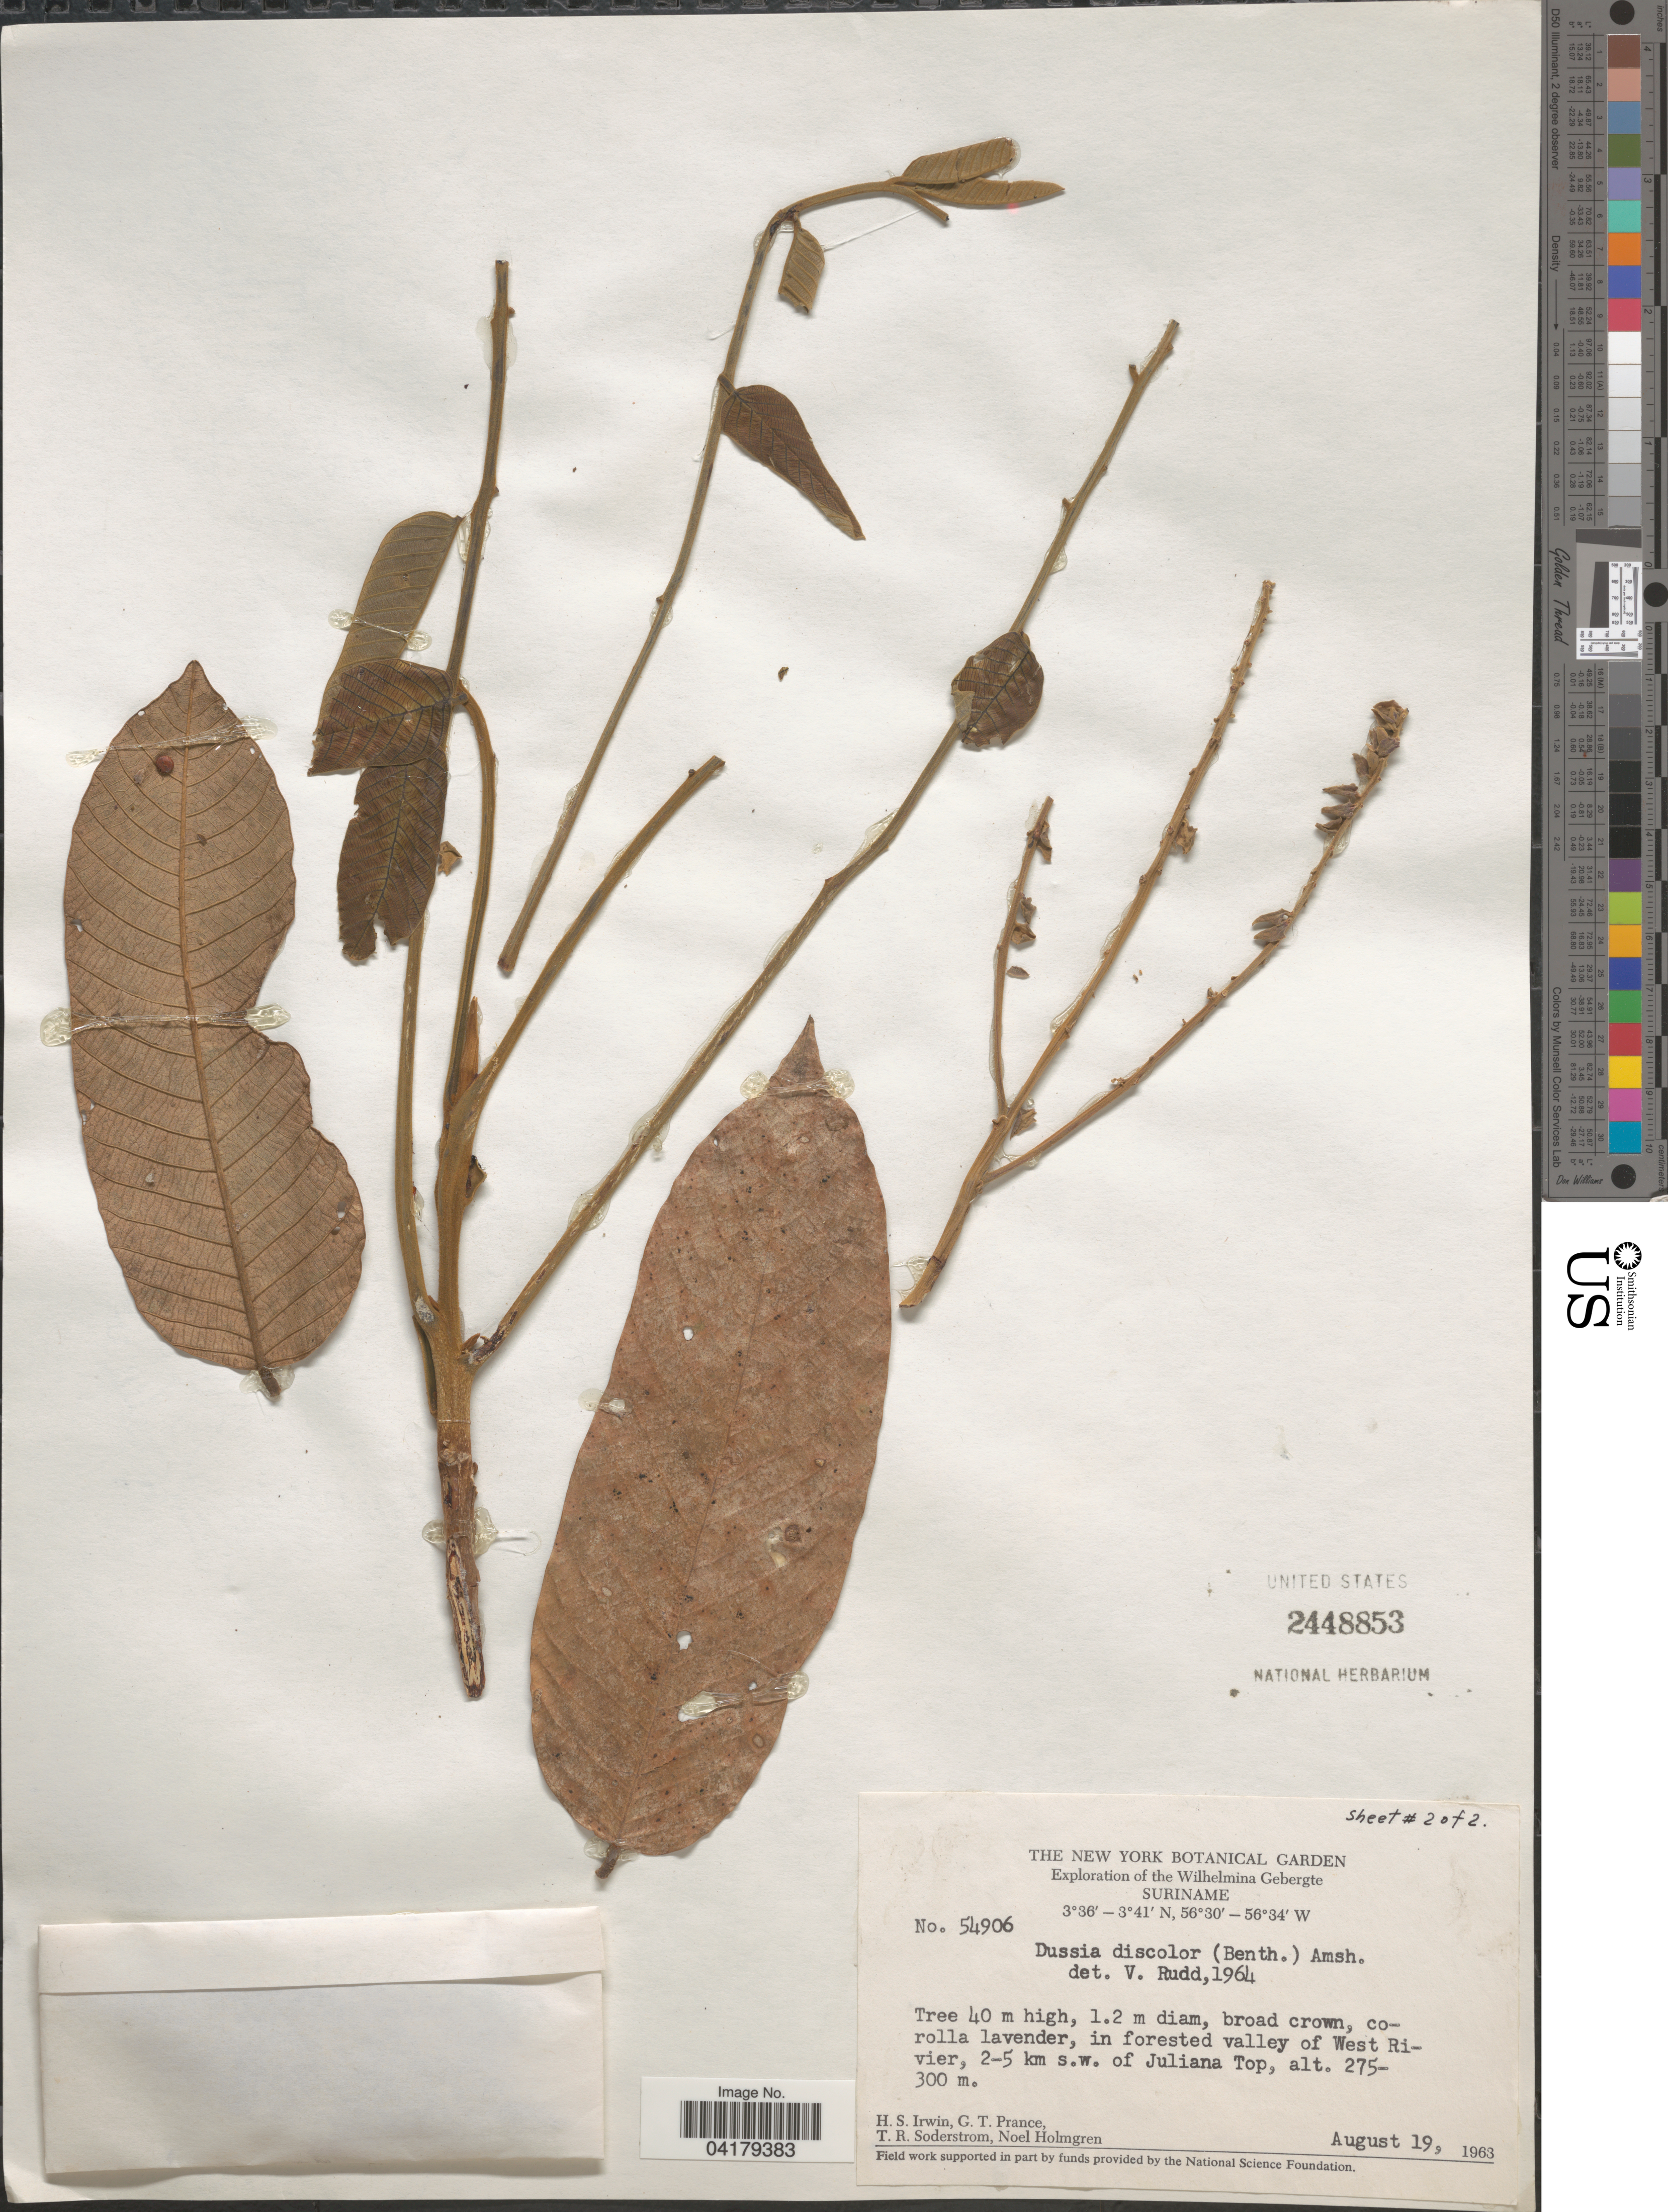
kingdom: Plantae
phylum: Tracheophyta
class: Magnoliopsida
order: Fabales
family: Fabaceae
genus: Dussia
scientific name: Dussia discolor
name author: (Benth.) Amshoff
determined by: Rudd, V. E.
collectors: H. Irwin, G. T. Prance, T. R. Soderstrom & N. H. Holmgren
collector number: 54906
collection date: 1963-08-19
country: Suriname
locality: Exploration of the Wilhelmina Gebergte. In forested valley of West Rivier, 2-5 km s.w. of Juliana Top.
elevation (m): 275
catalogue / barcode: US 2448853